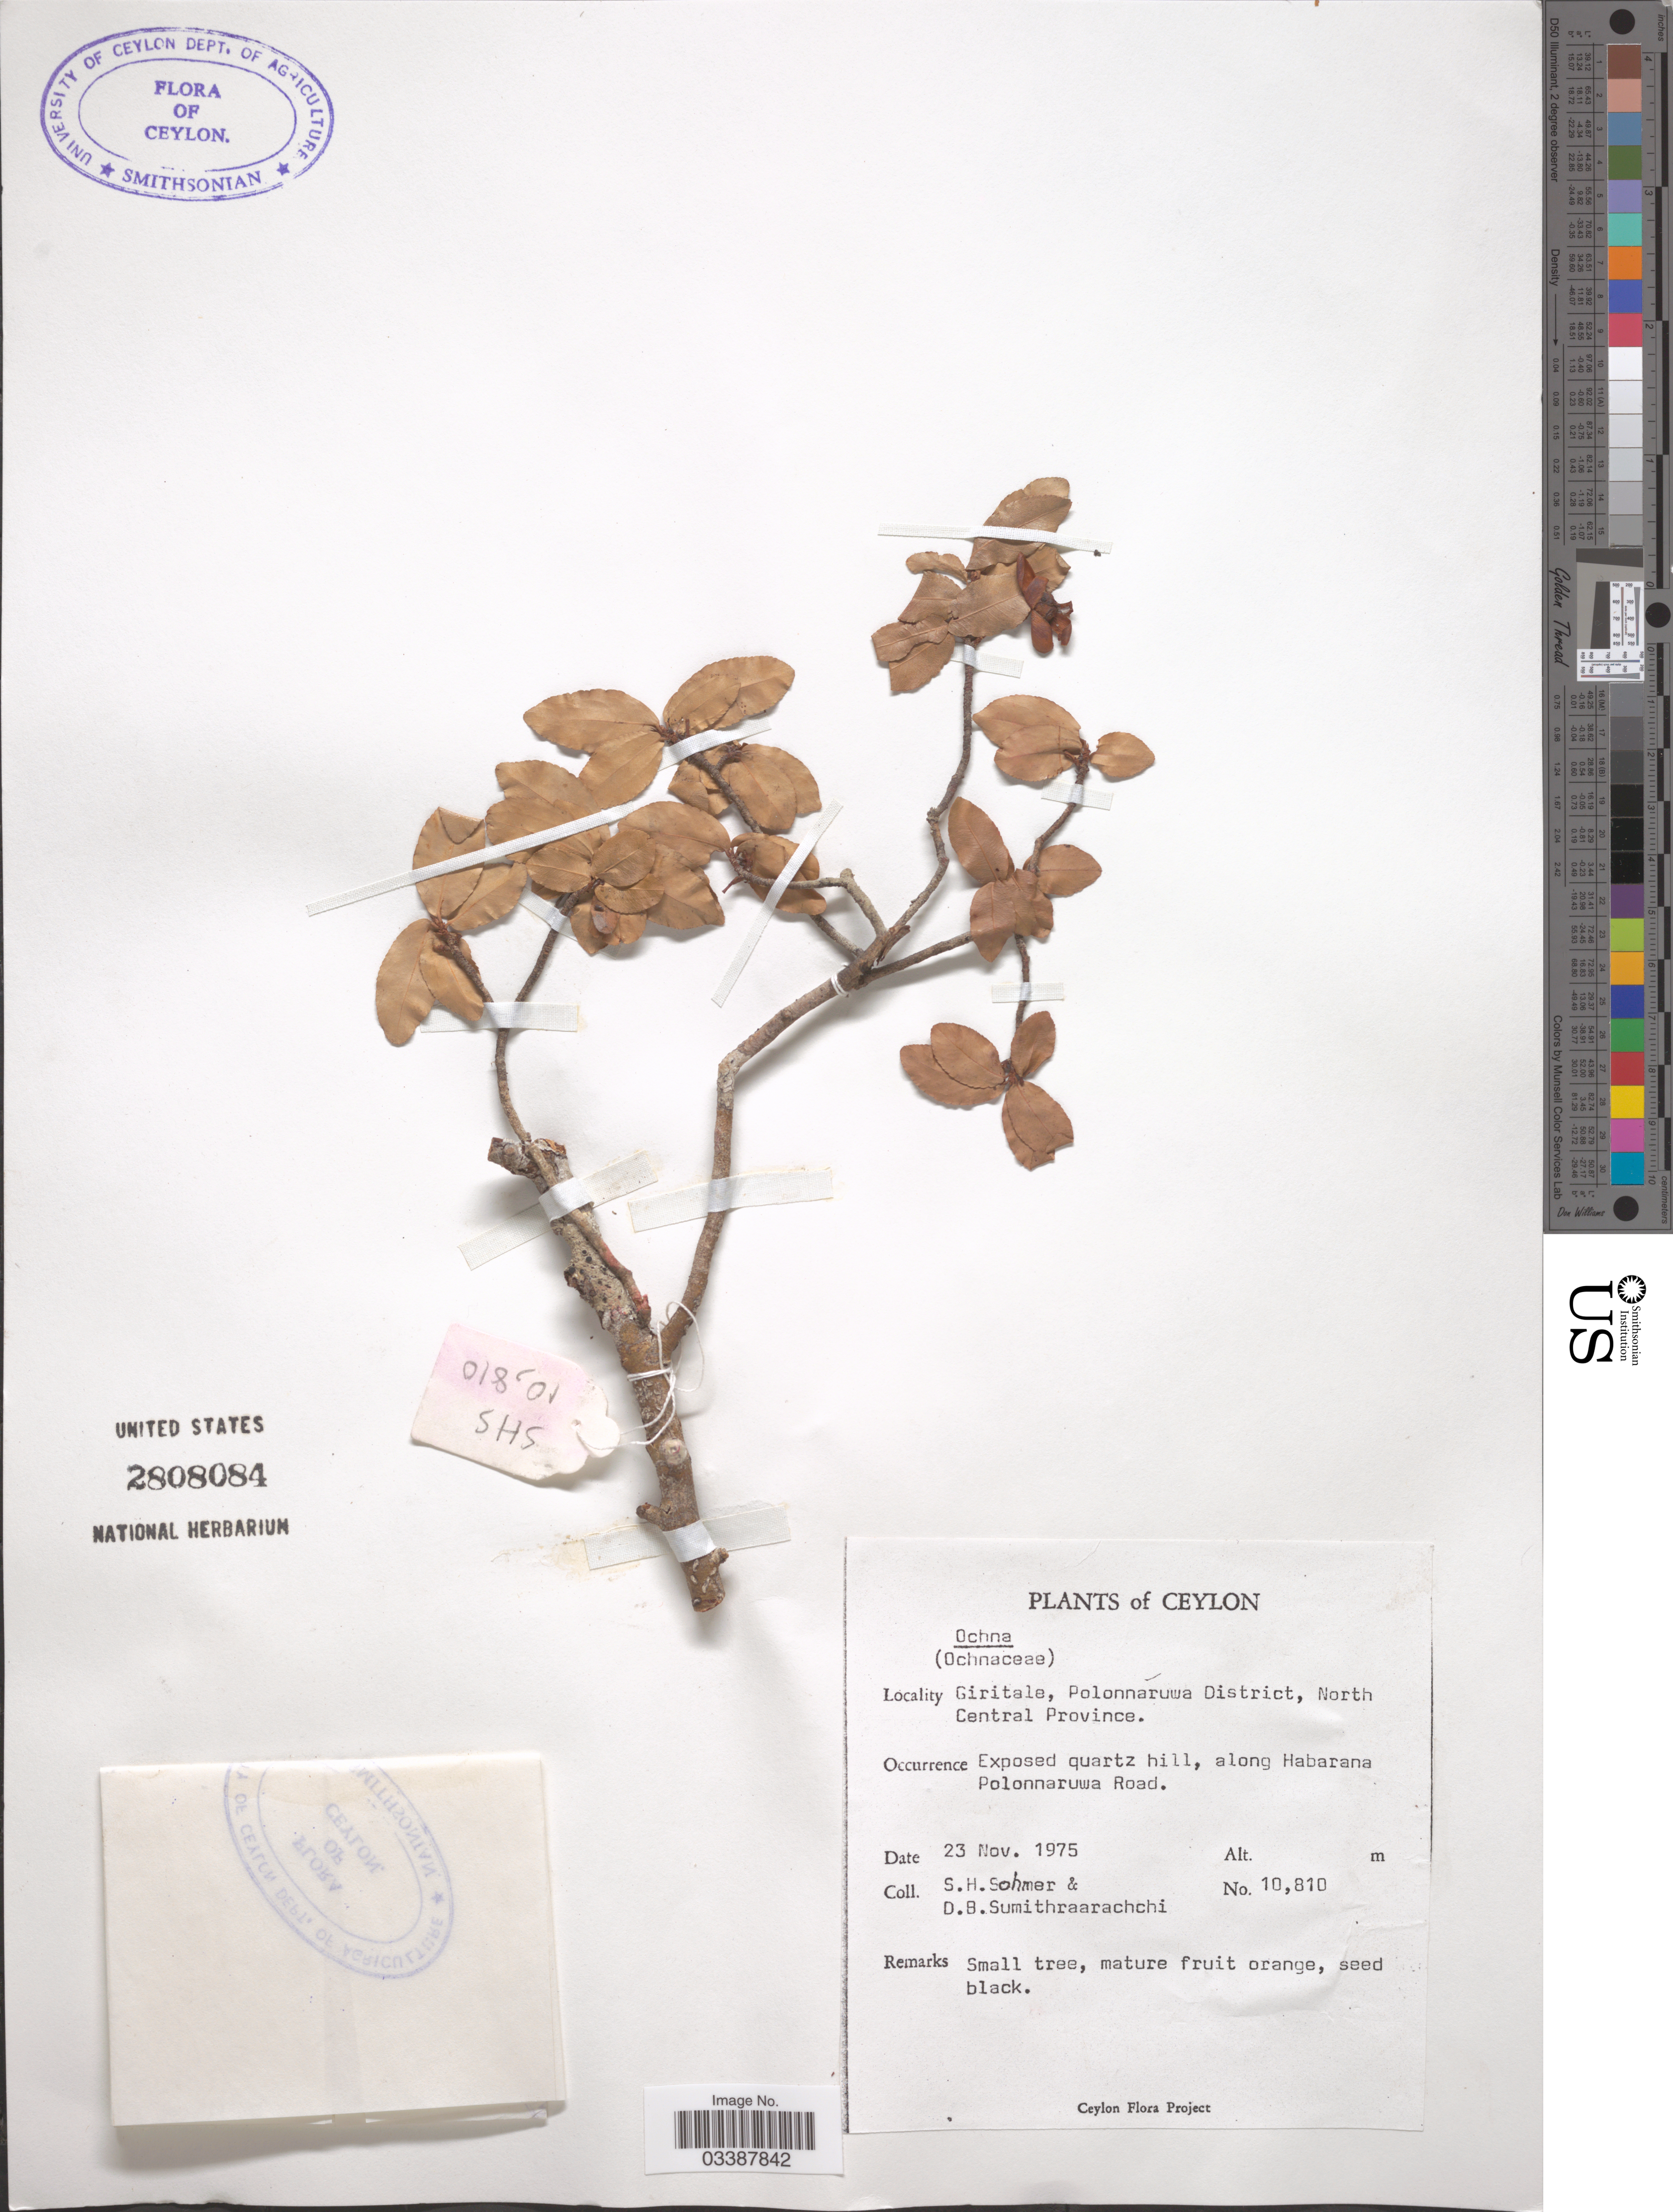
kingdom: Plantae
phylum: Tracheophyta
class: Magnoliopsida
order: Malpighiales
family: Ochnaceae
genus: Ochna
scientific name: Ochna sp.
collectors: S. H. Sohmer & D. B. Sumithraarachchi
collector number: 10810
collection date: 1975-11-23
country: Sri Lanka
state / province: North Central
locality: Ceylon. Giritale, Polonnaruwa District. Exposed quartz hill, along Habarana Polonnaruwa Road.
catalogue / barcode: US 2808084